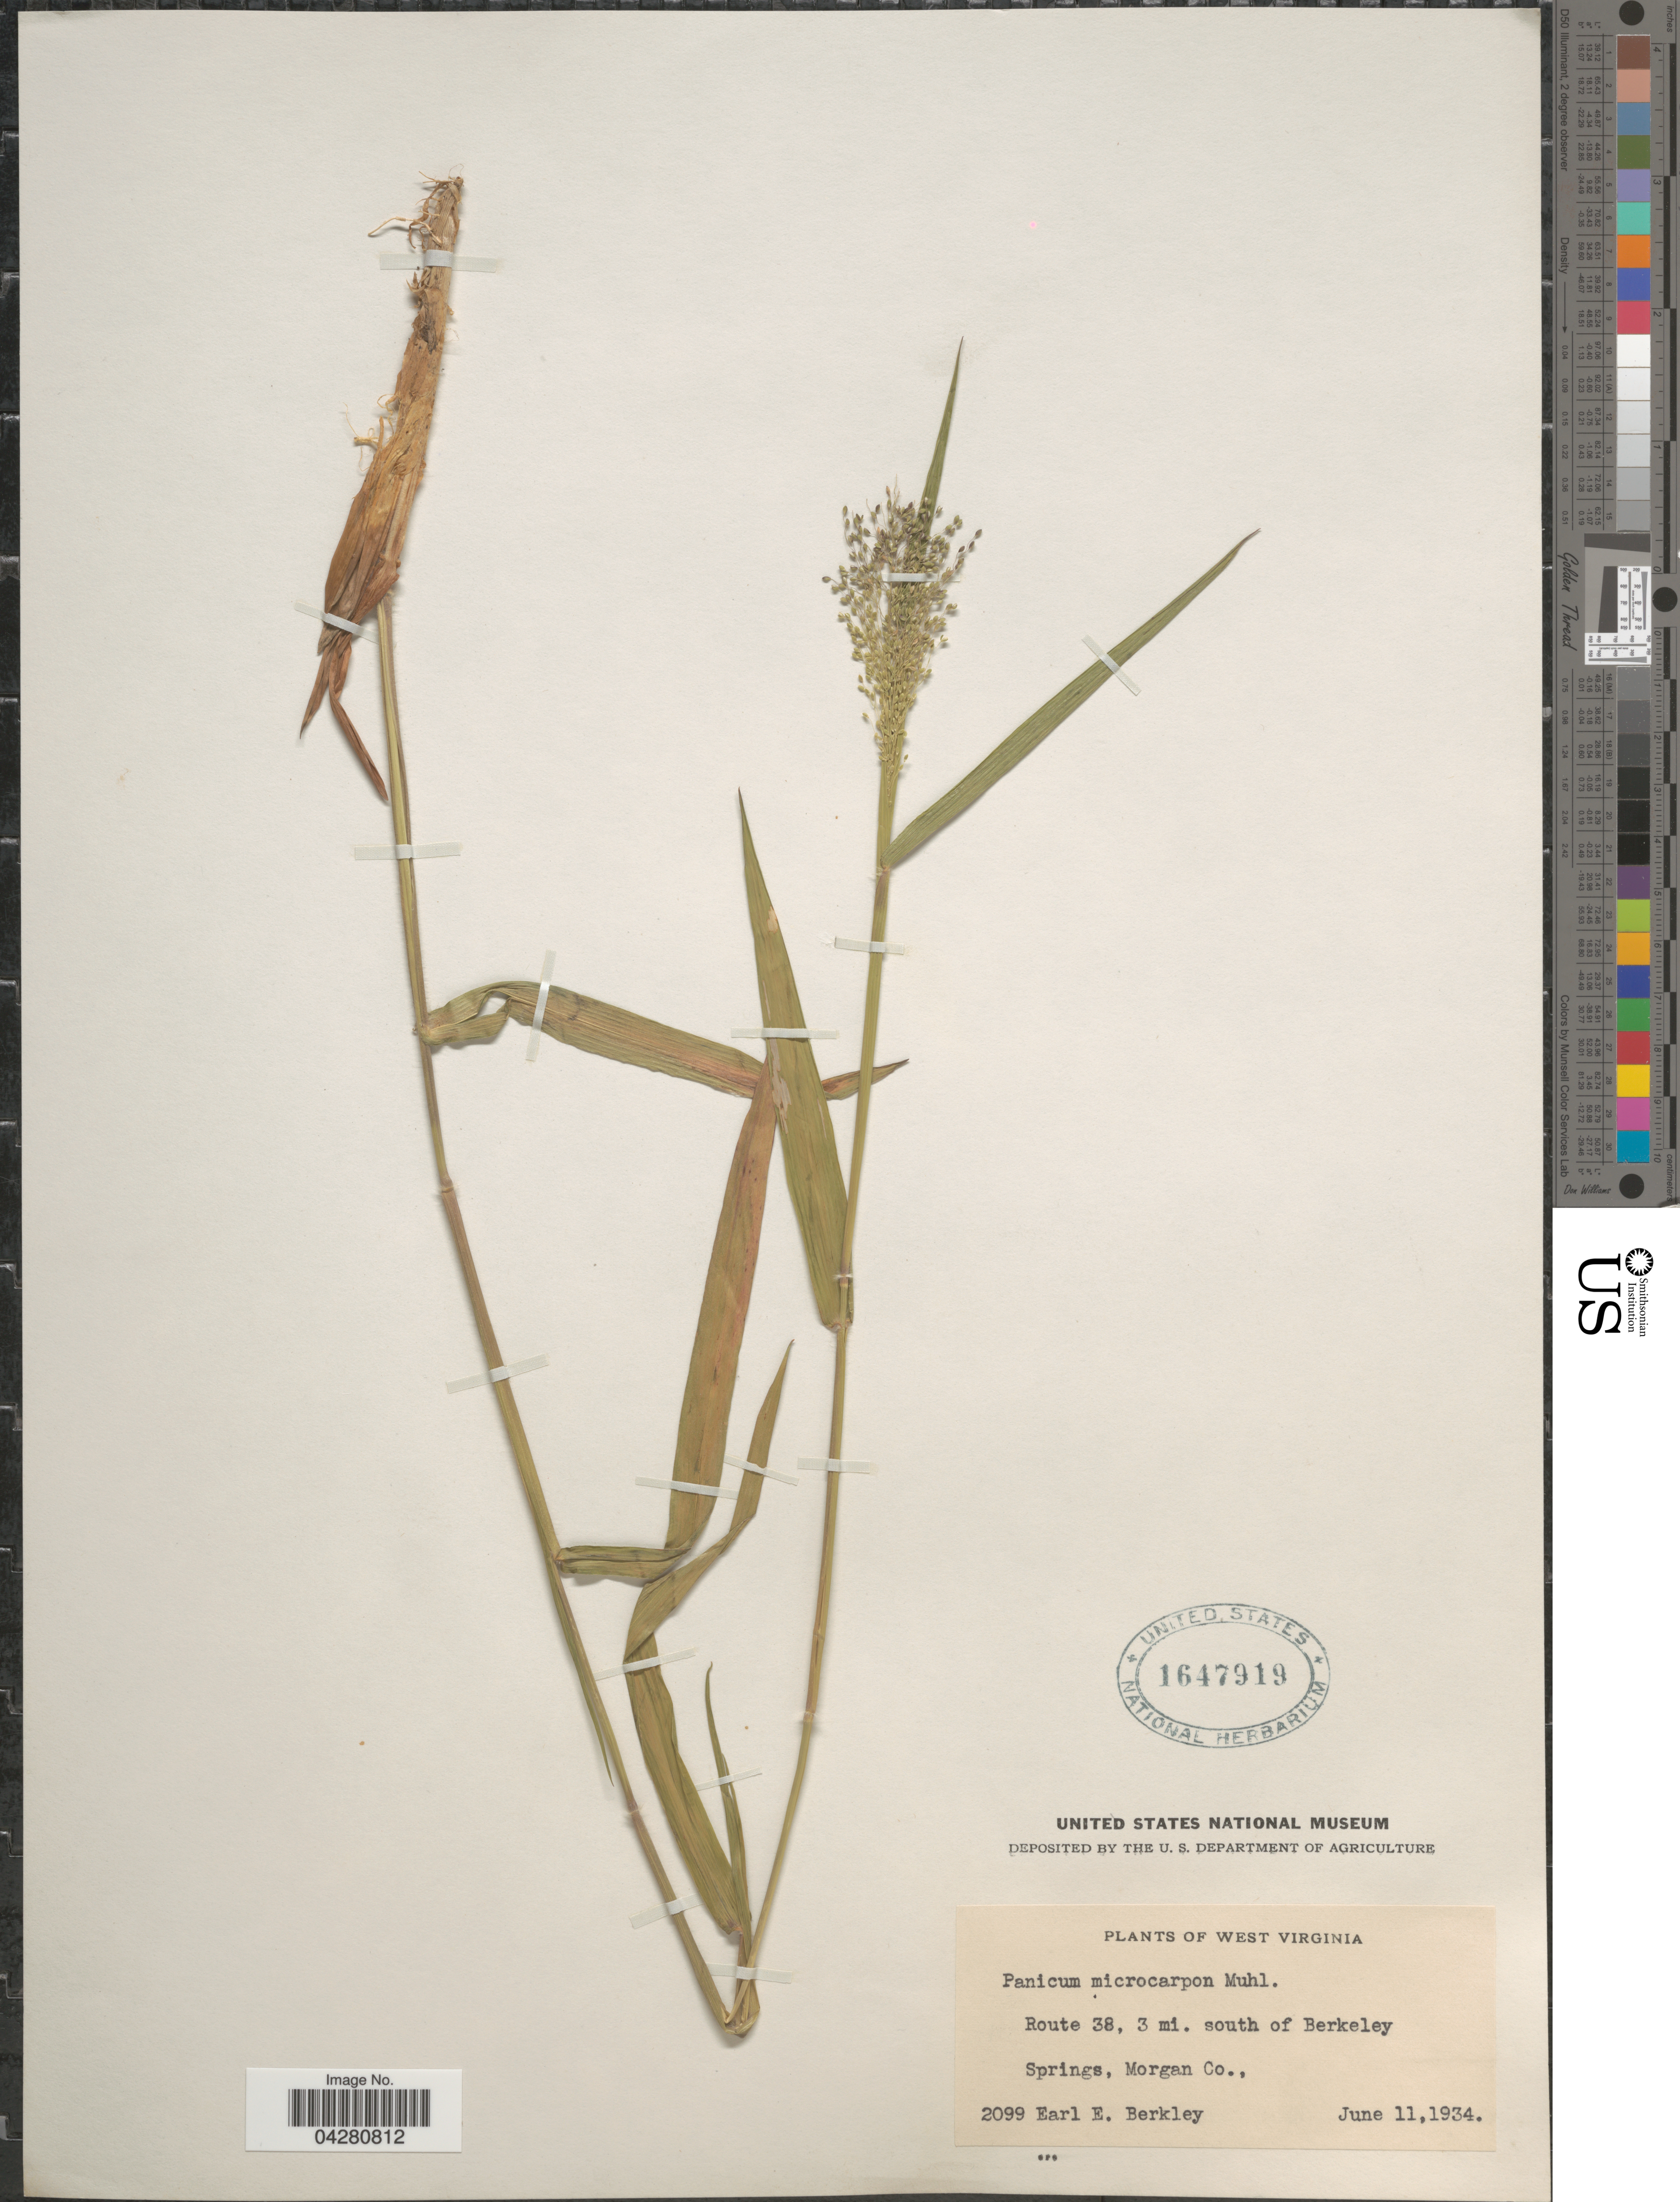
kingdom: Plantae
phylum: Tracheophyta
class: Liliopsida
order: Poales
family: Poaceae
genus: Dichanthelium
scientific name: Dichanthelium dichotomum var. dichotomum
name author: (L.) Gould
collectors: E. Berkley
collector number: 2099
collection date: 1934-06-11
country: United States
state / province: West Virginia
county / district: Morgan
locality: Route 38, 3 mi. south of Berkeley Springs, Morgan Co.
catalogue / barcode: US 1647919